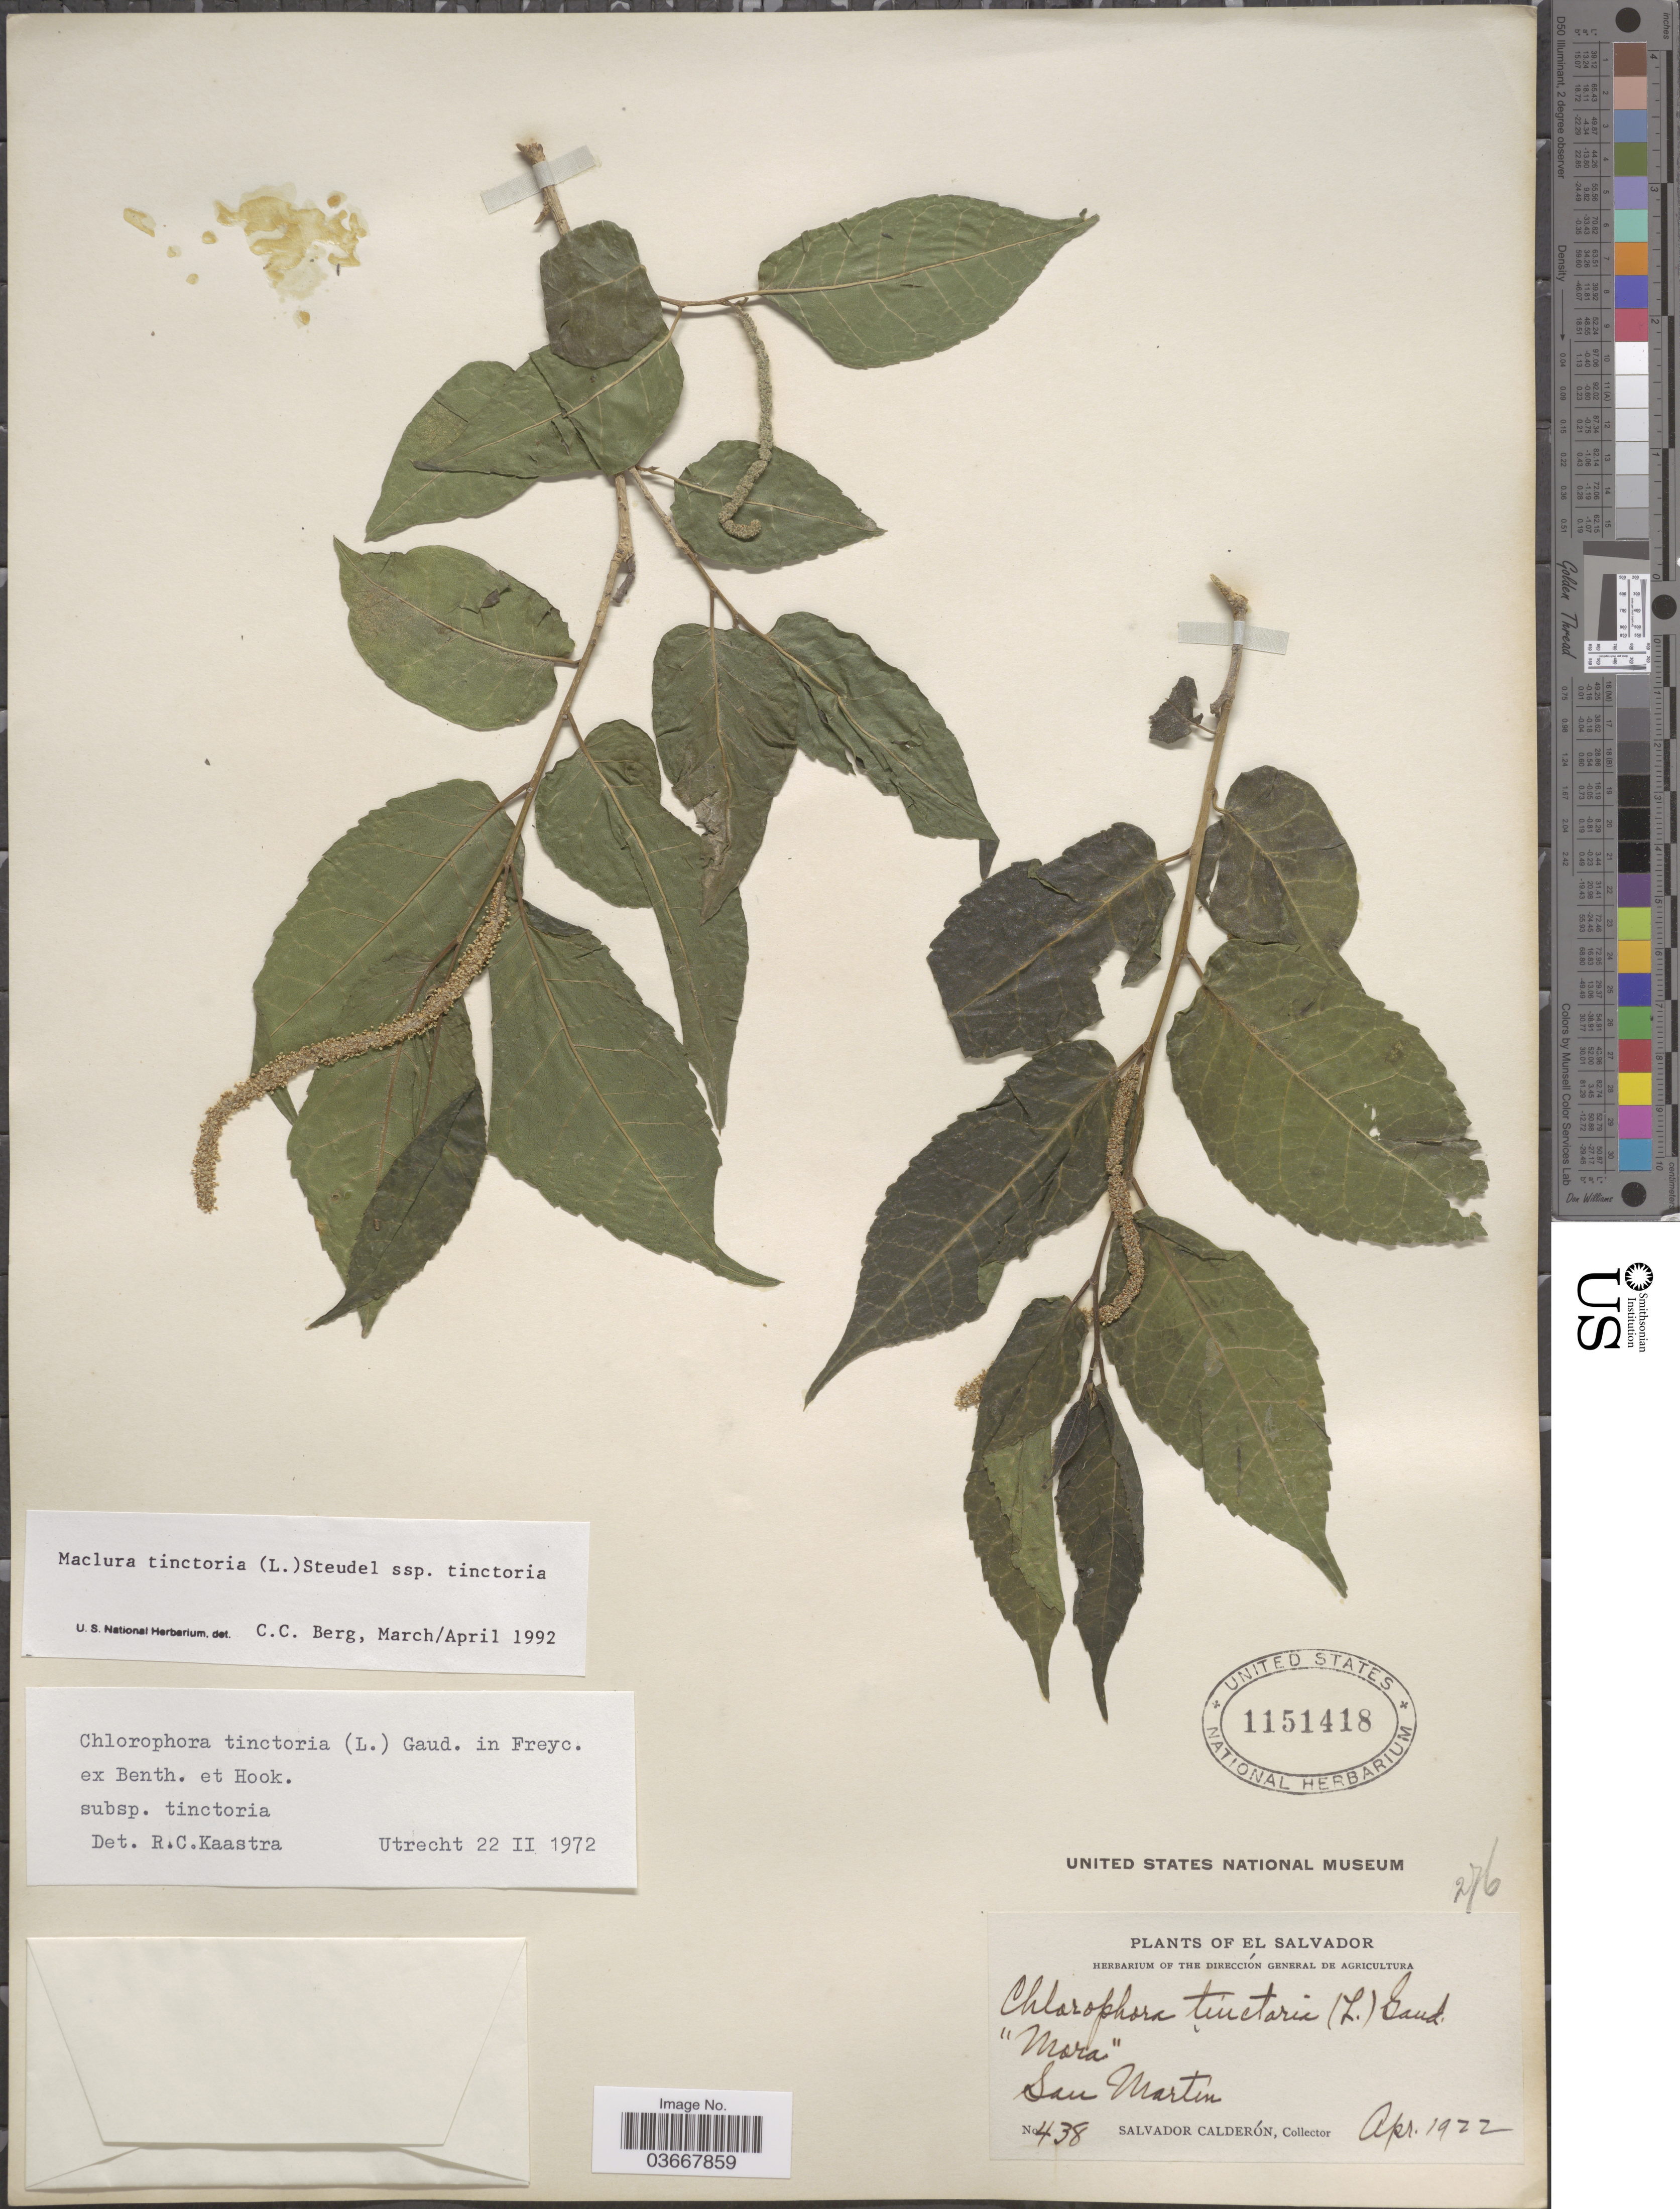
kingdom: Plantae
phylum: Tracheophyta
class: Magnoliopsida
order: Rosales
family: Moraceae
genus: Maclura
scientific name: Maclura tinctoria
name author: (L.) D. Don ex Steud.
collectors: S. Calderón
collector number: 438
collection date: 1922-04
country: El Salvador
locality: San Martin.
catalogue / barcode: US 1151418